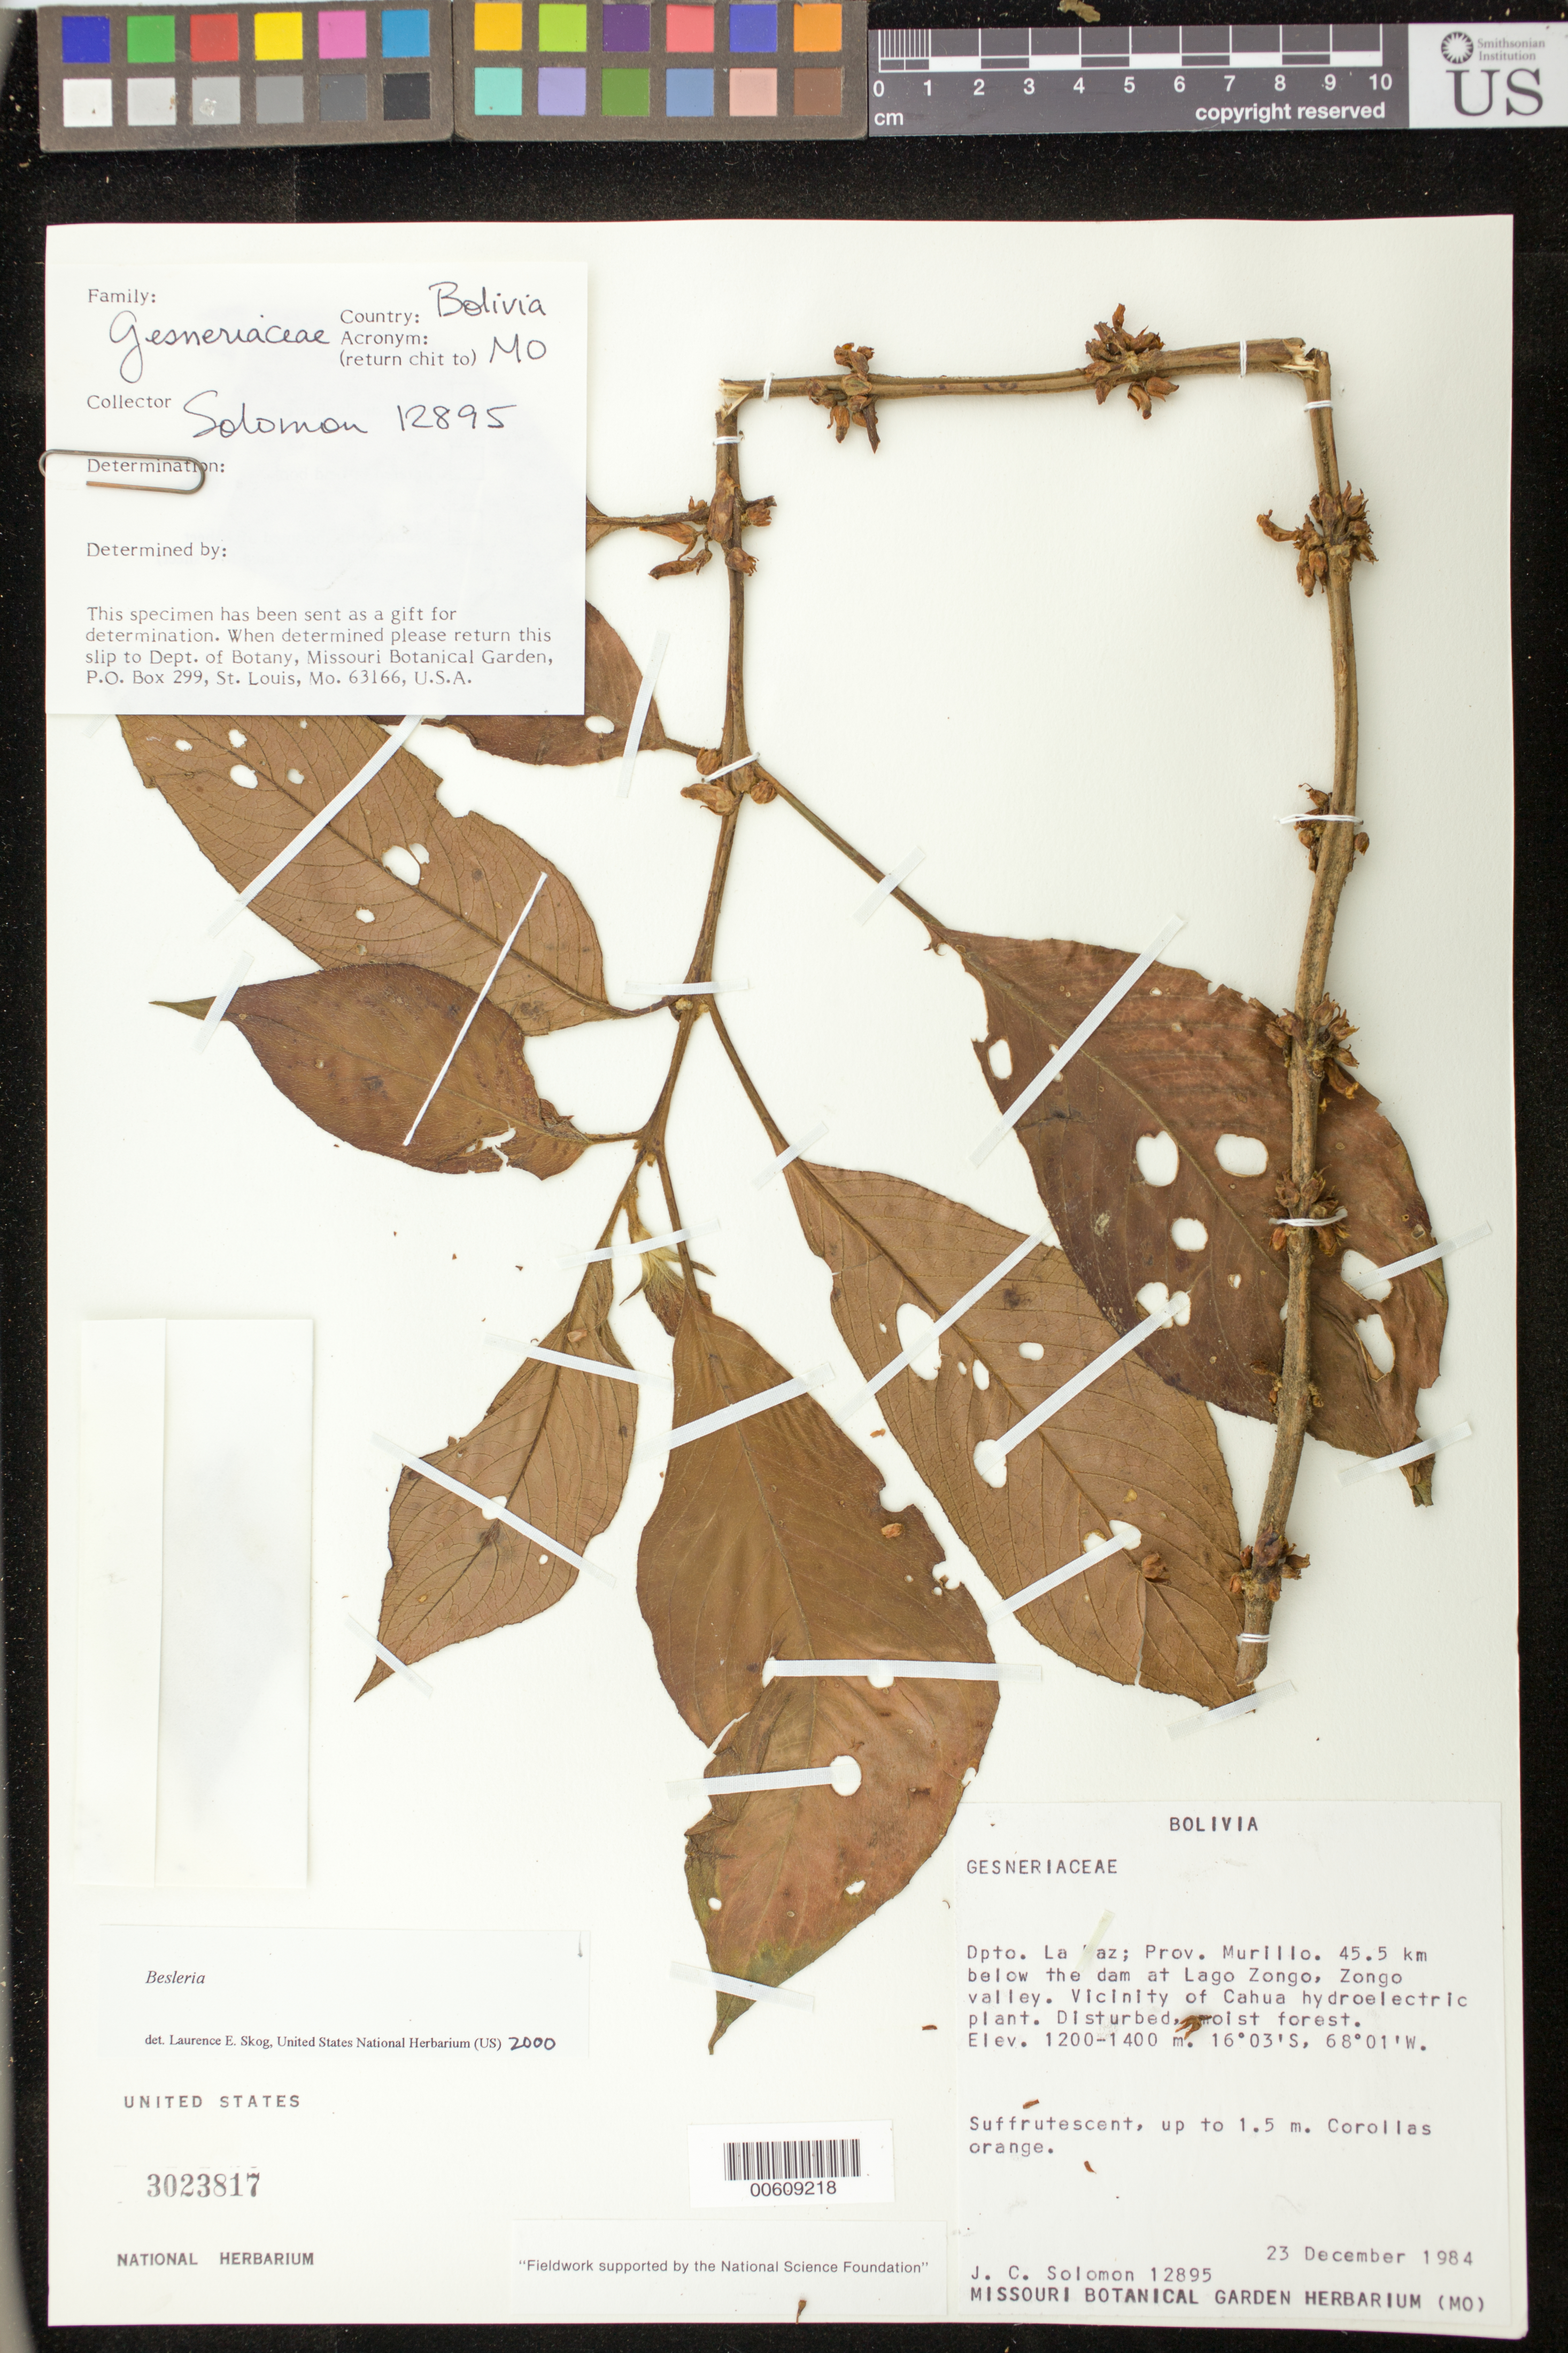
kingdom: Plantae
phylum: Tracheophyta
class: Magnoliopsida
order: Lamiales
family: Gesneriaceae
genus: Besleria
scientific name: Besleria sp.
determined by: Skog, Laurence E.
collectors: J. C. Solomon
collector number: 12895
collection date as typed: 23 Dec 1984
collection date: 1984-12-23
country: Bolivia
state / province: La Paz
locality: Prov. Murillo; 45.5 km below dam at Lago Zongo, Zongo valley, vicinity of Cahua hydroelectric plant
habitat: Disturbed, moist forest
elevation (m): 1200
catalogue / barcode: US 3023817